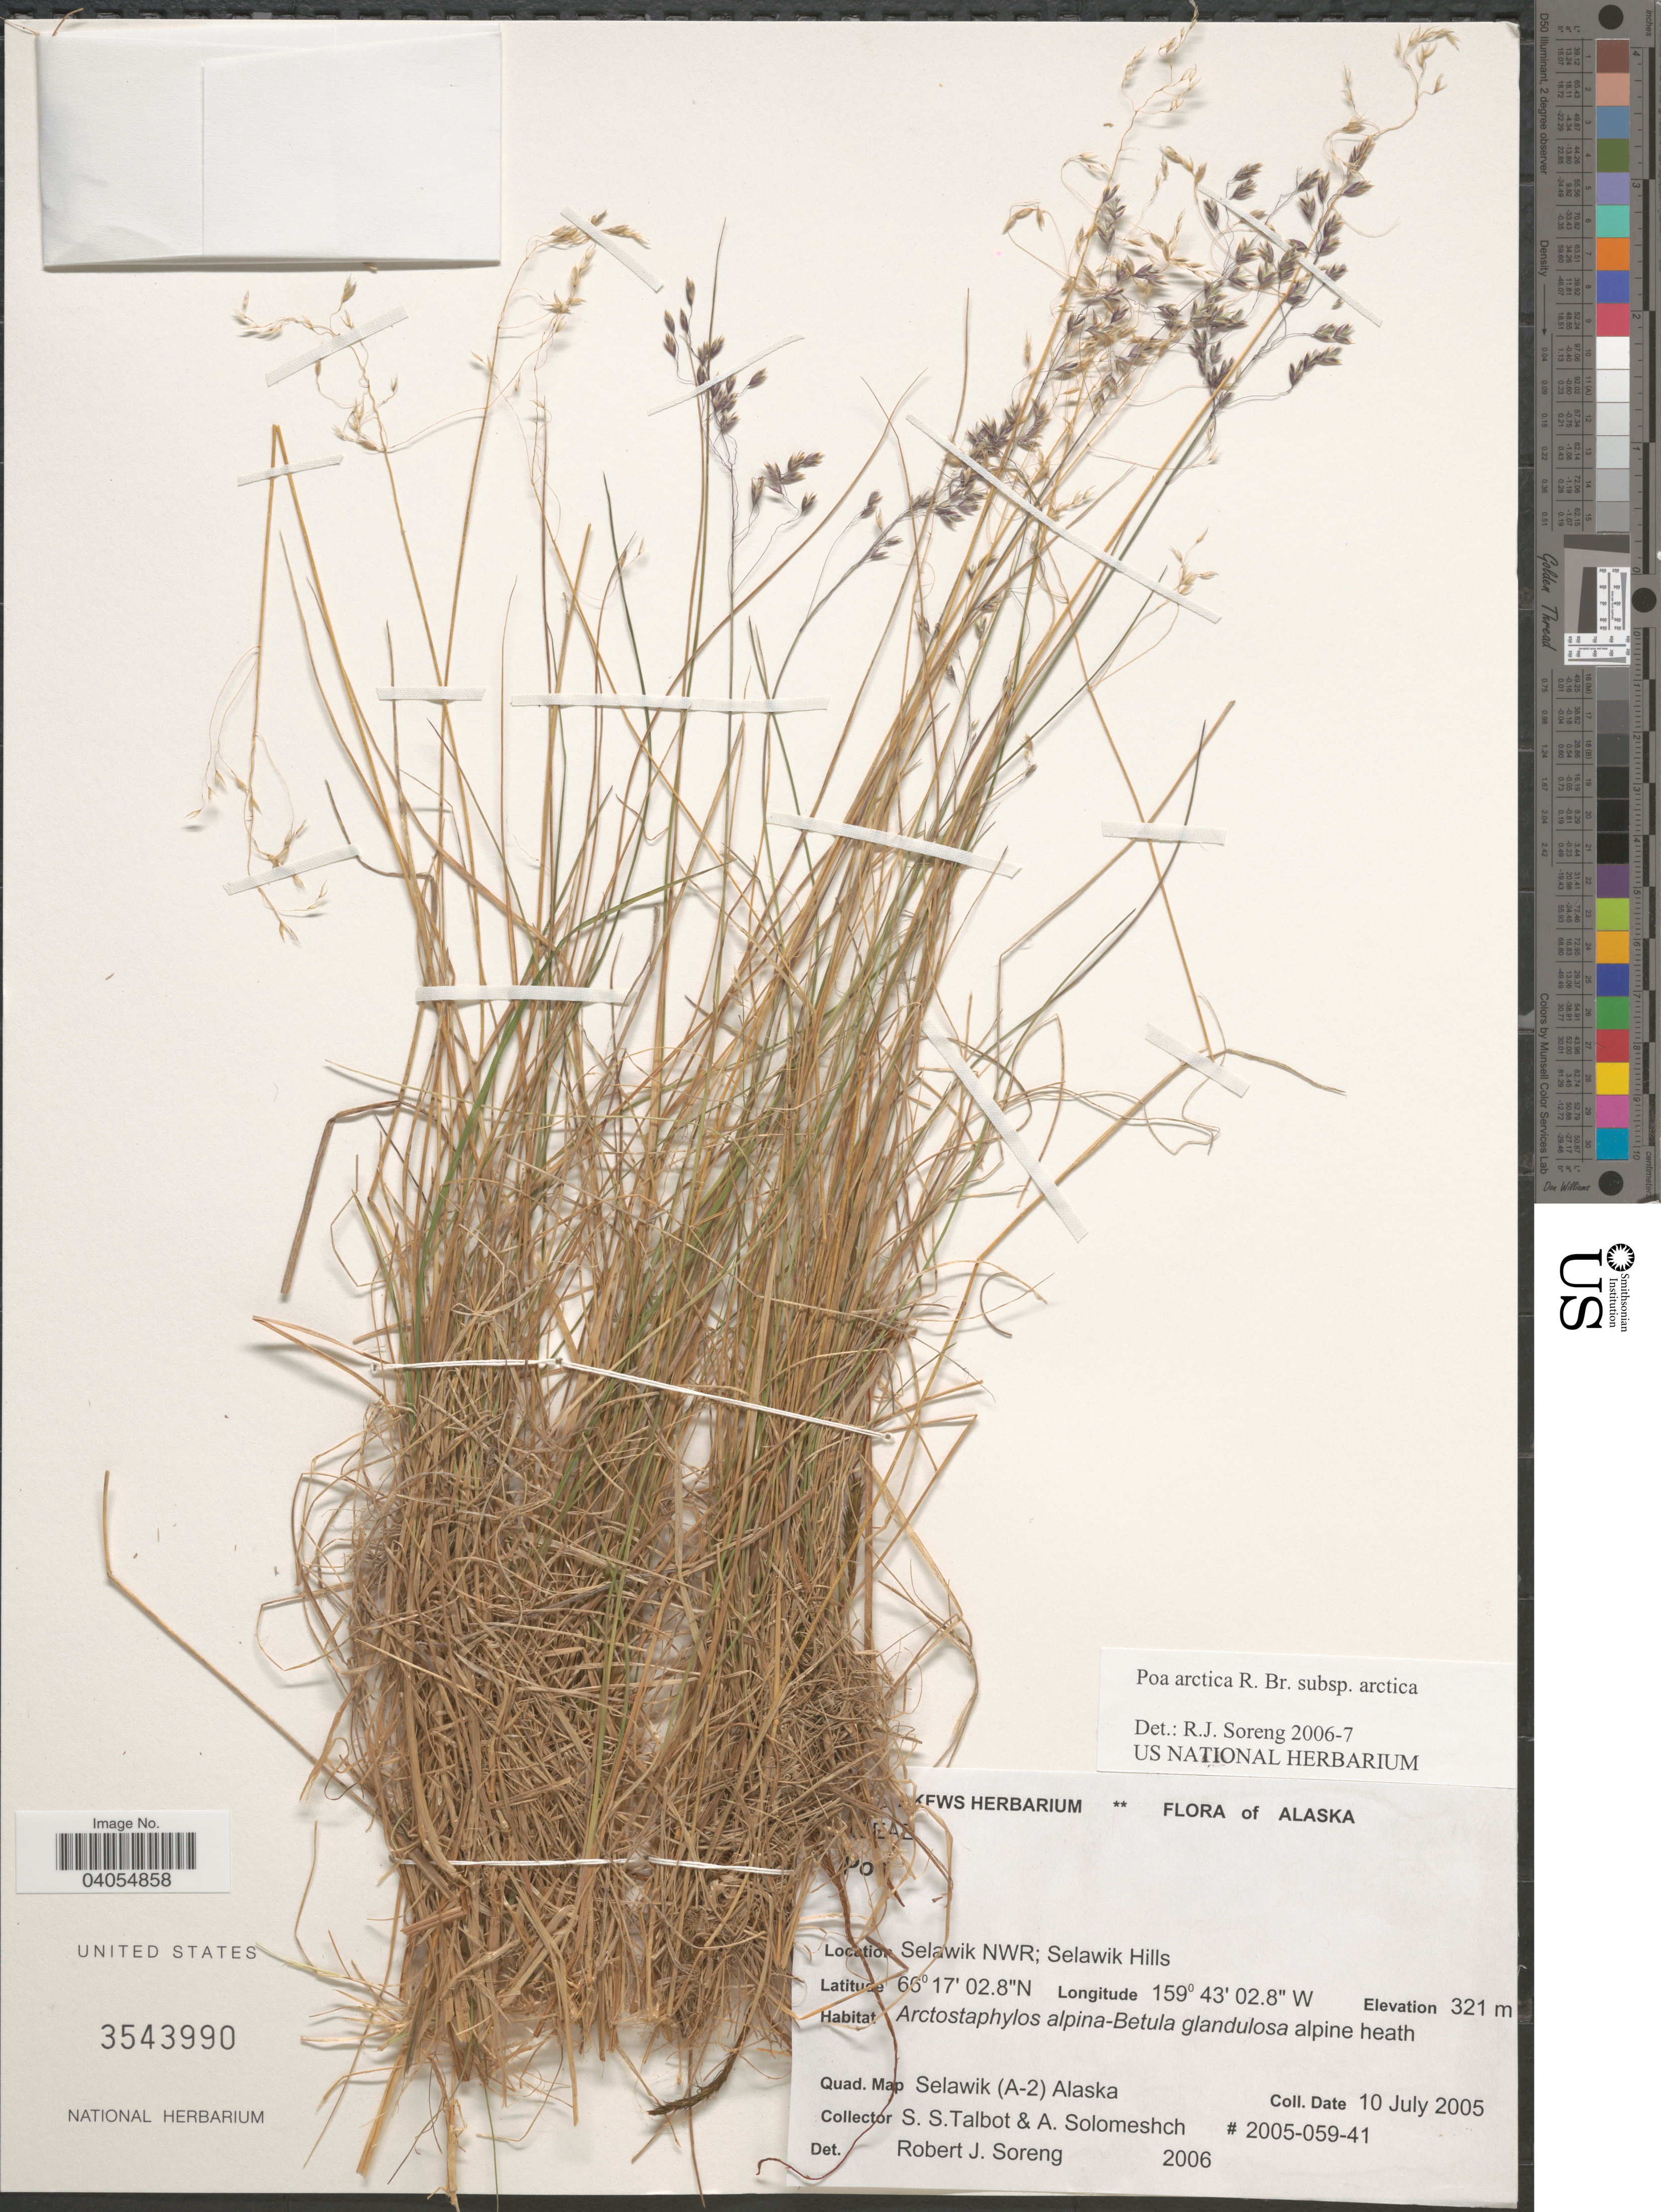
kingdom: Plantae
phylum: Tracheophyta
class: Liliopsida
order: Poales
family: Poaceae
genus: Poa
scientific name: Poa arctica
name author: R. Br.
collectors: S. S. Talbot & A. Solomeshch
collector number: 2005-059-41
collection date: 2005-07-10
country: United States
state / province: Alaska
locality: Selawik NWR; Selawik Hills. Quad. Map Selawik (A-2).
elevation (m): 321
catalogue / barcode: US 3543990